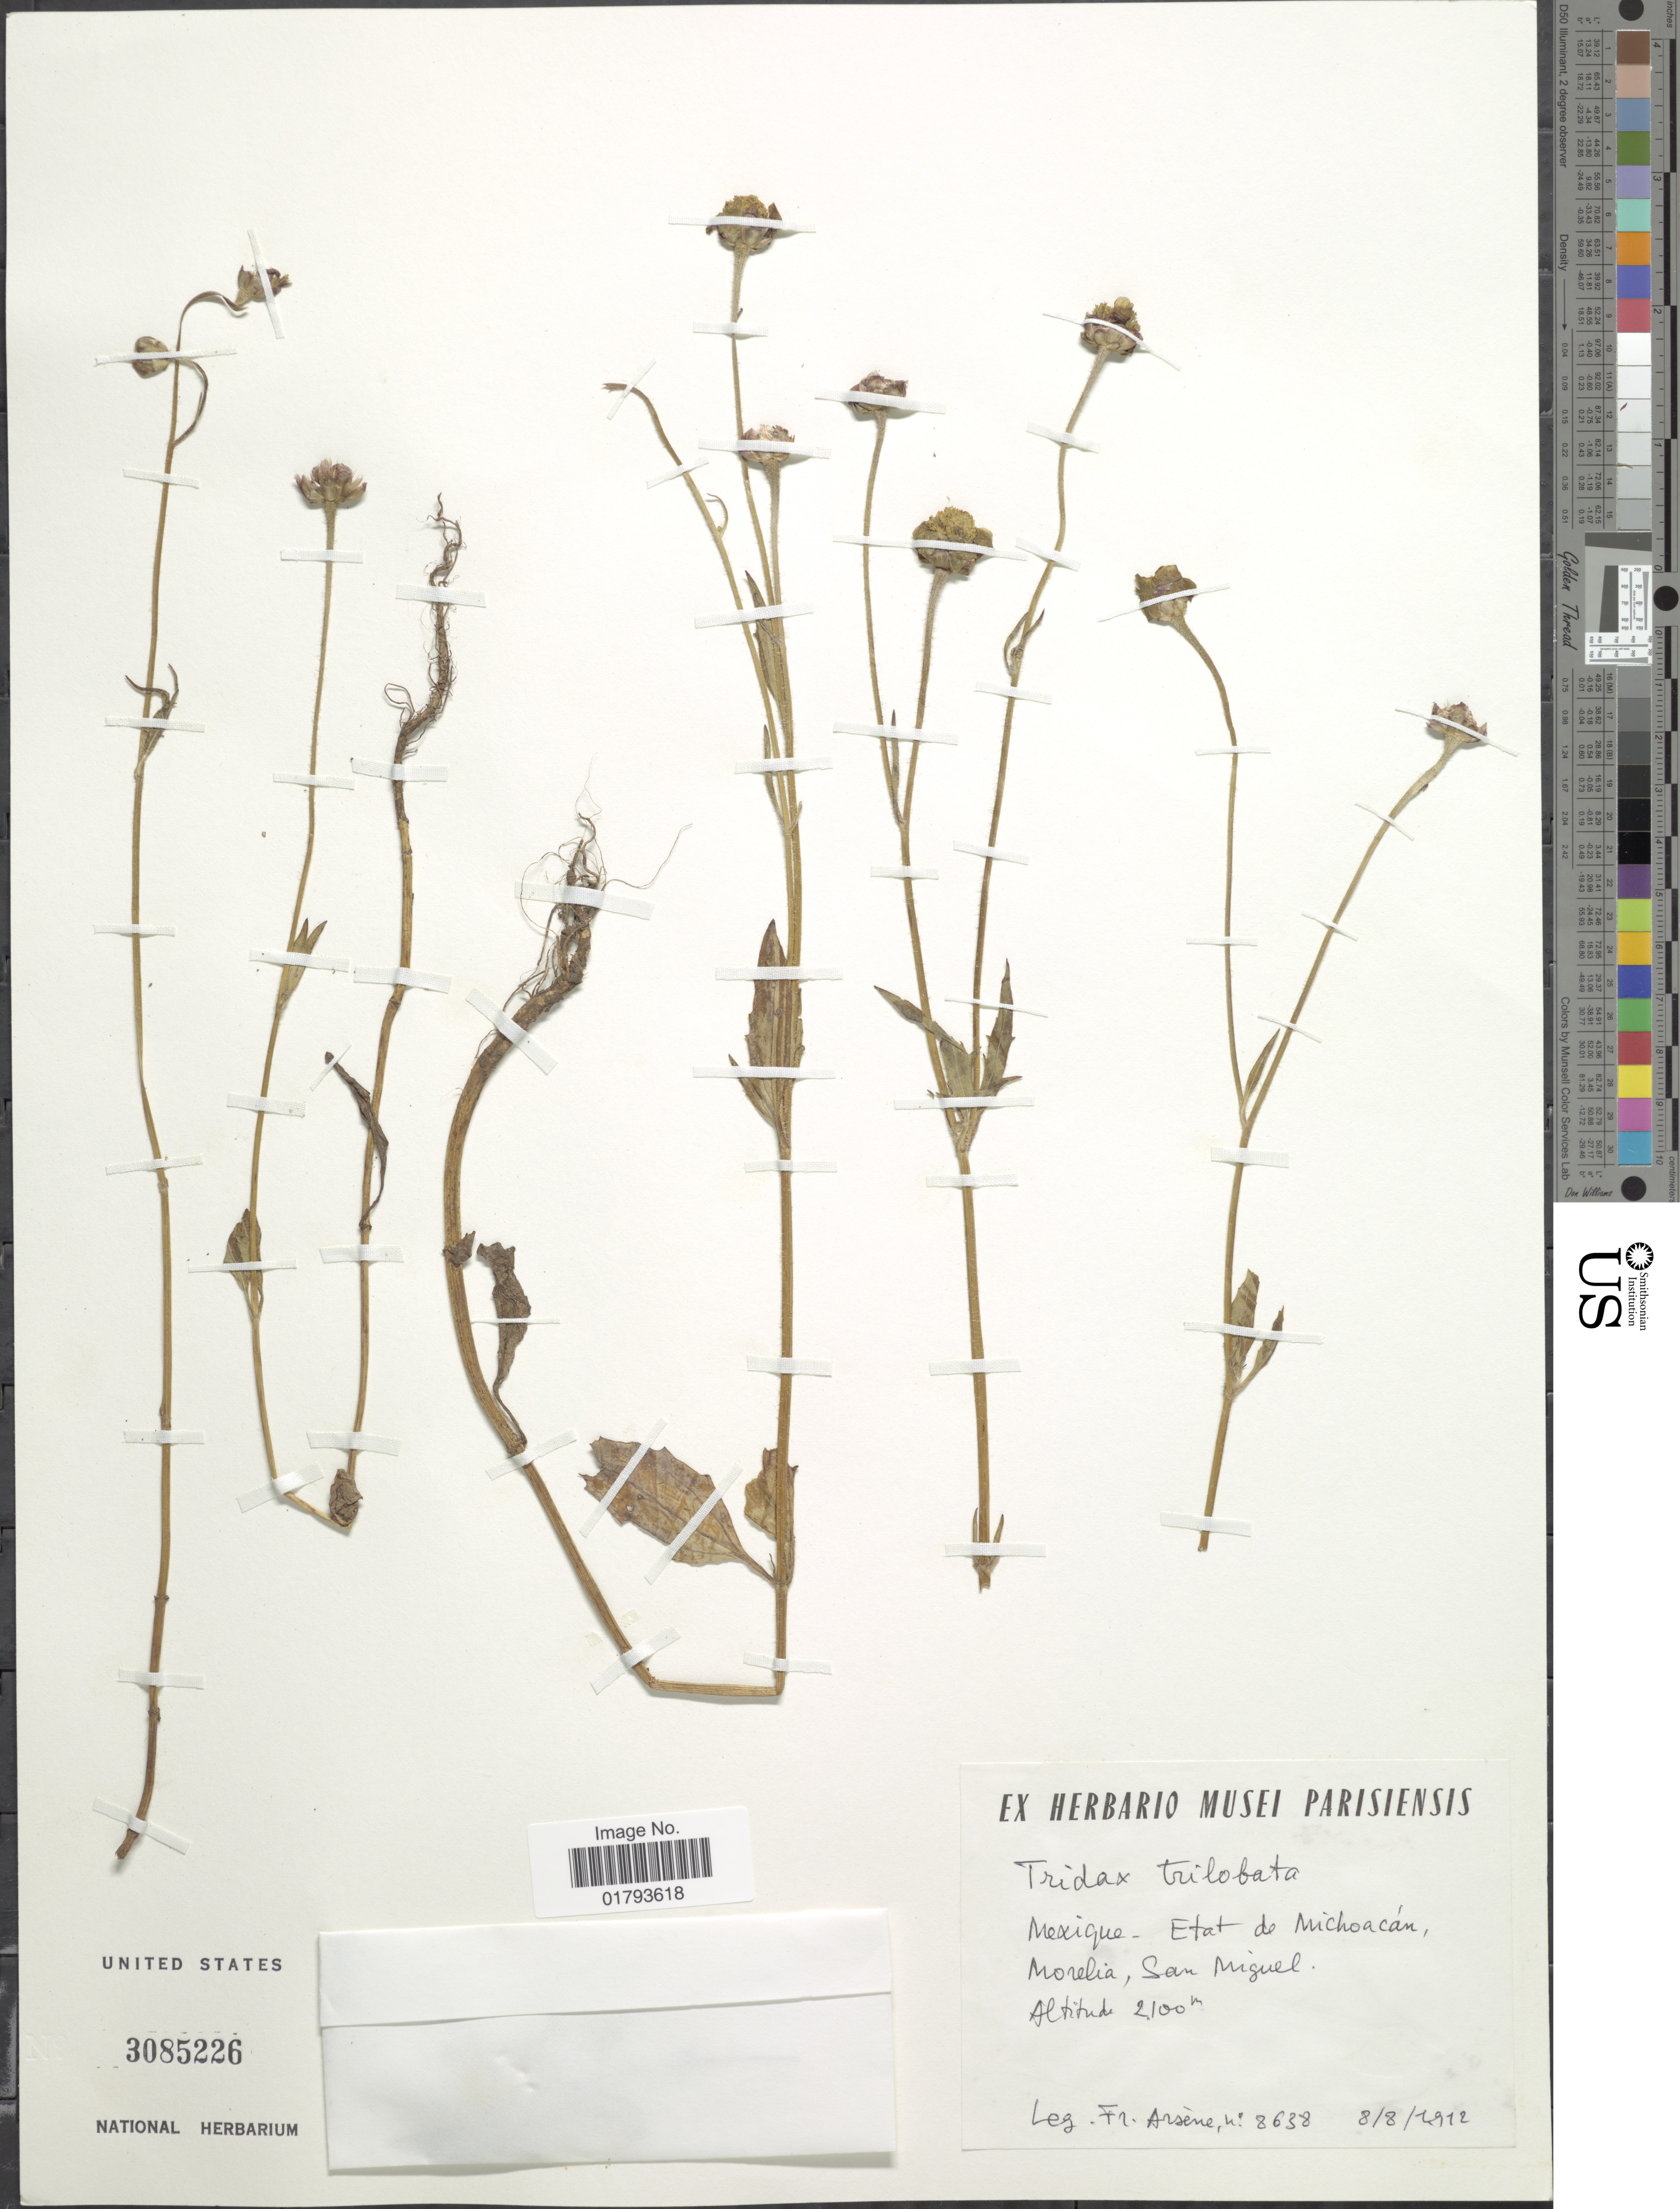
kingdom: Plantae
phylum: Tracheophyta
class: Magnoliopsida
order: Asterales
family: Asteraceae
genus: Tridax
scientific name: Tridax trilobata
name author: (Cav.) Hemsl.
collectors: Bro. G. Arsène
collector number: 8638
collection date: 1912-08-08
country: Mexico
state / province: Michoacán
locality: Mexique - Etat de Michoacan, Morelia, San Miguel.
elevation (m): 2100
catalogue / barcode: US 3085226